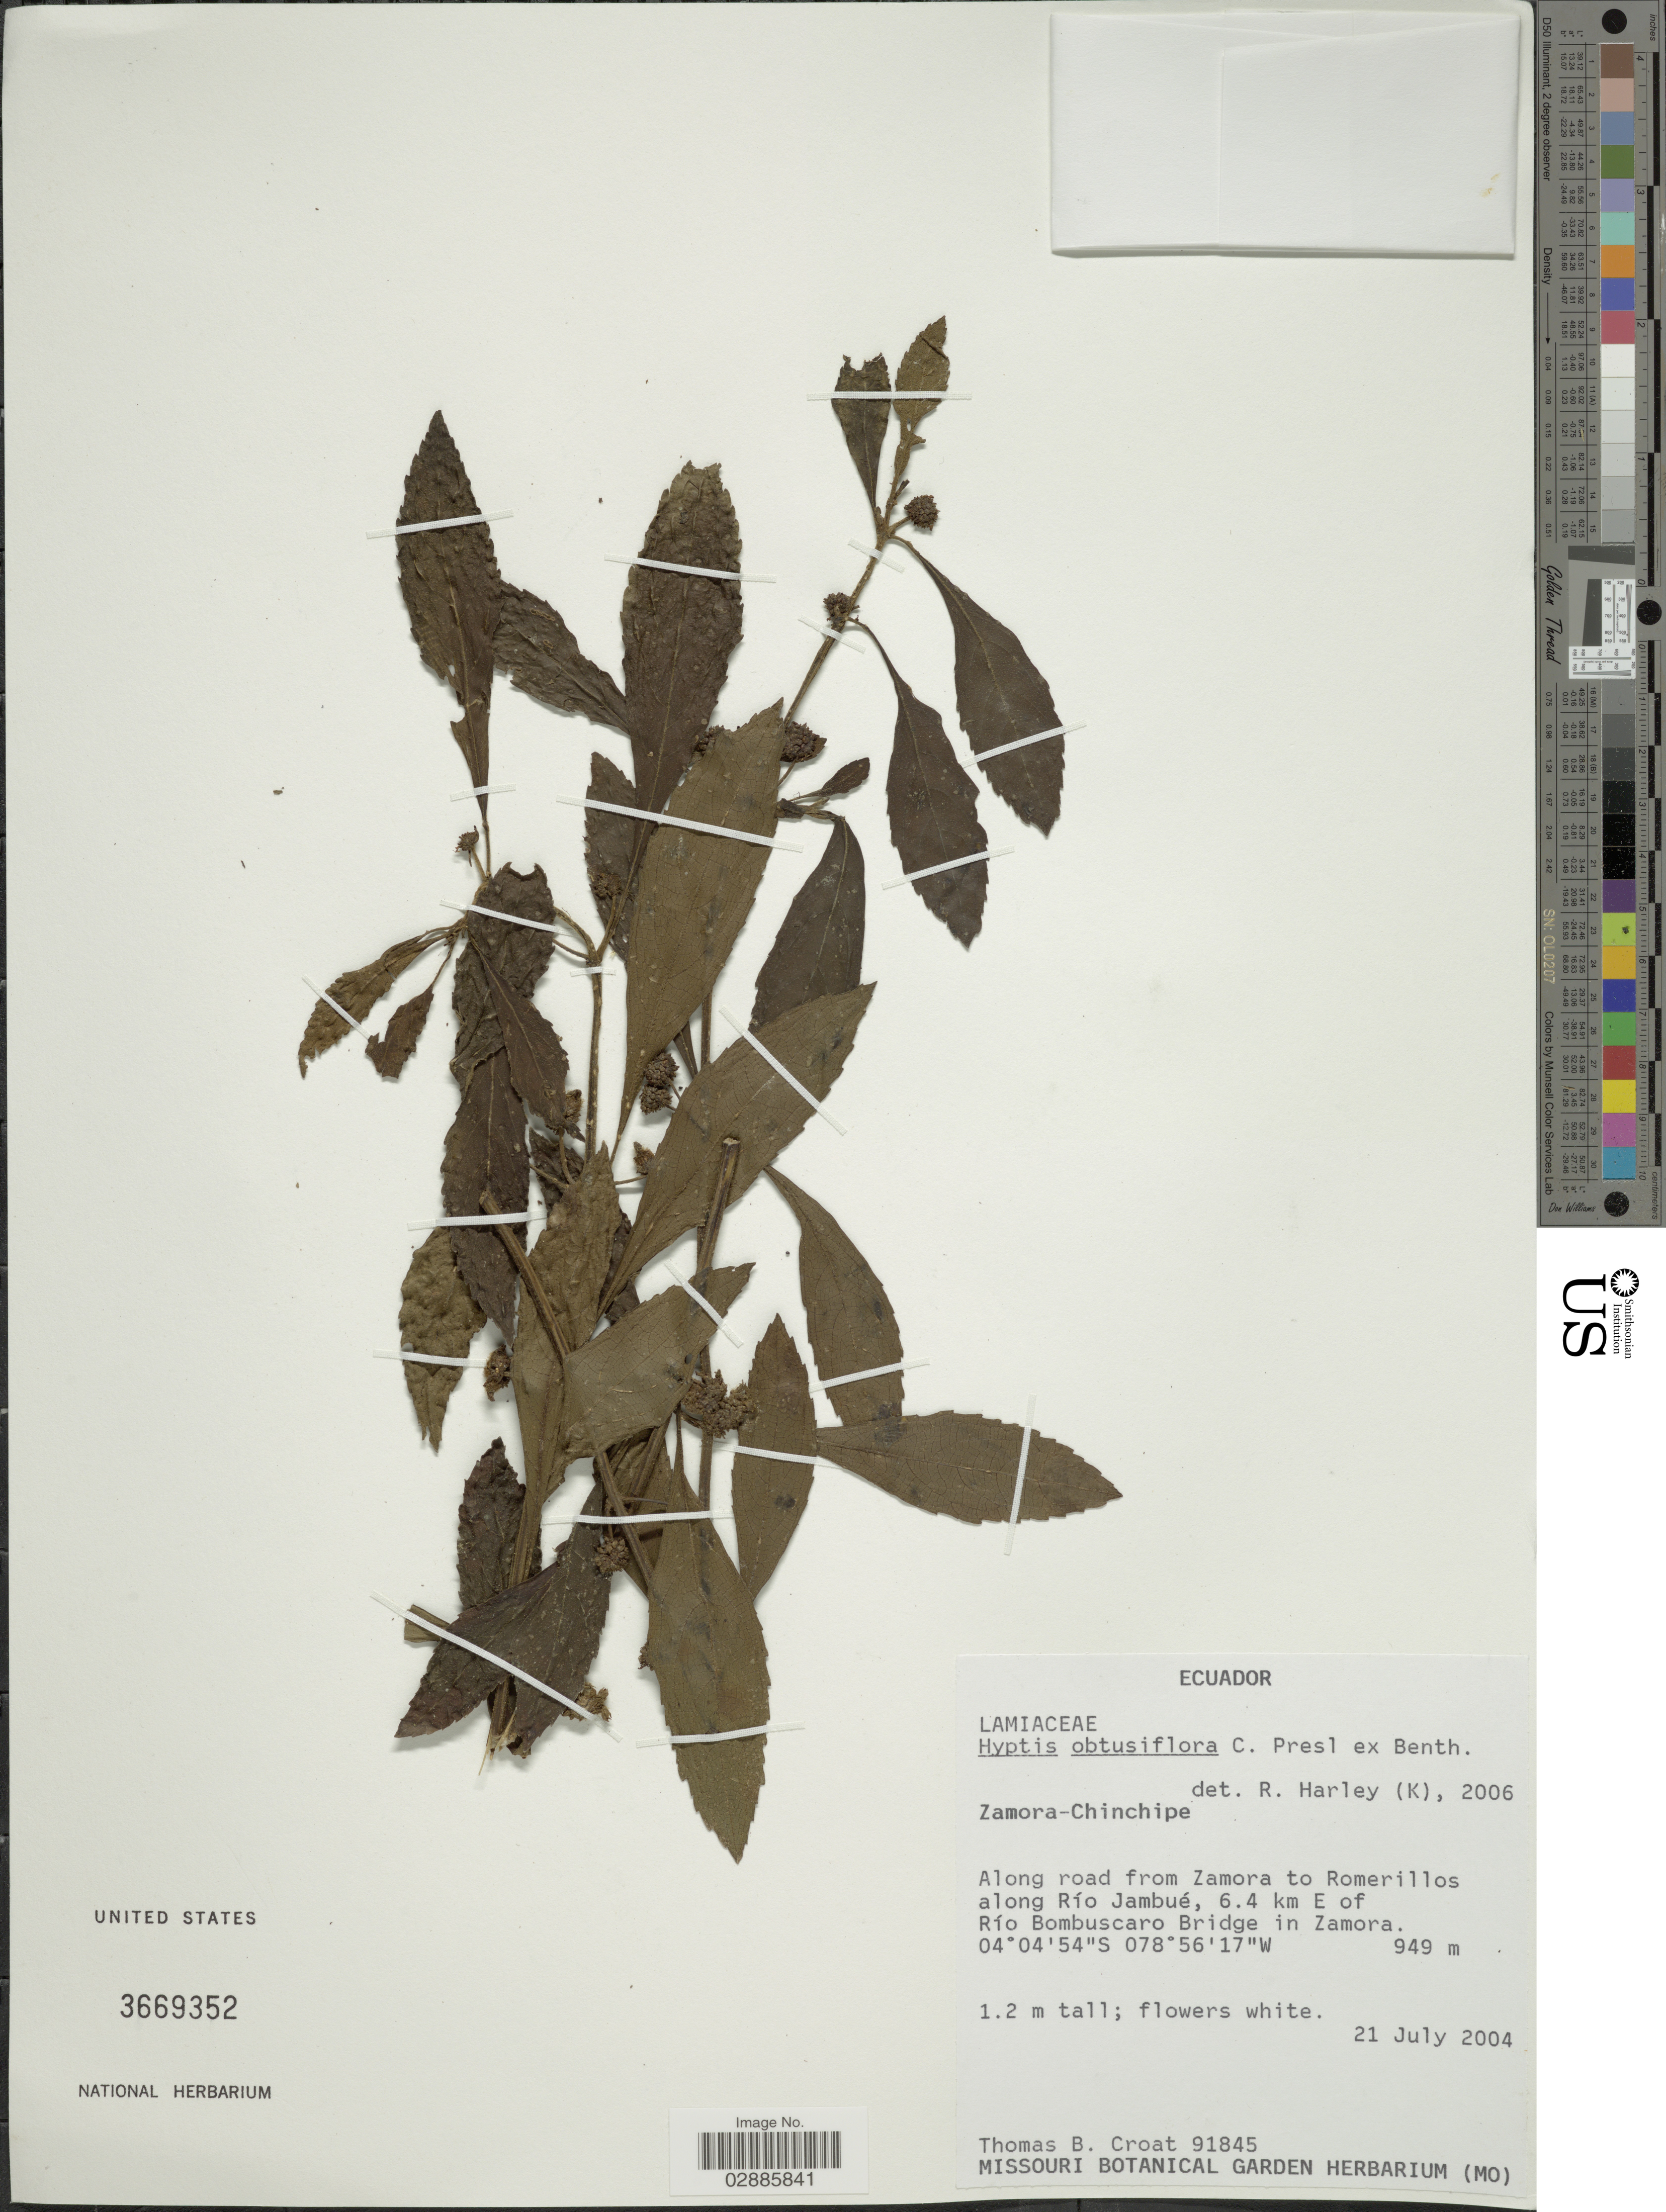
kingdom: Plantae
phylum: Tracheophyta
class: Magnoliopsida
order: Lamiales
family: Lamiaceae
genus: Hyptis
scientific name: Hyptis obtusiflora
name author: C. Presl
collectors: T. B. Croat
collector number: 91845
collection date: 2004-07-21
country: Ecuador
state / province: Zamora-Chinchipe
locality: Along road from Zamora to Romerillos along Río Jambué, 6.4 km E of Río Bombuscaro Bridge in Zamora.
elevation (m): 949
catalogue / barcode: US 3669352